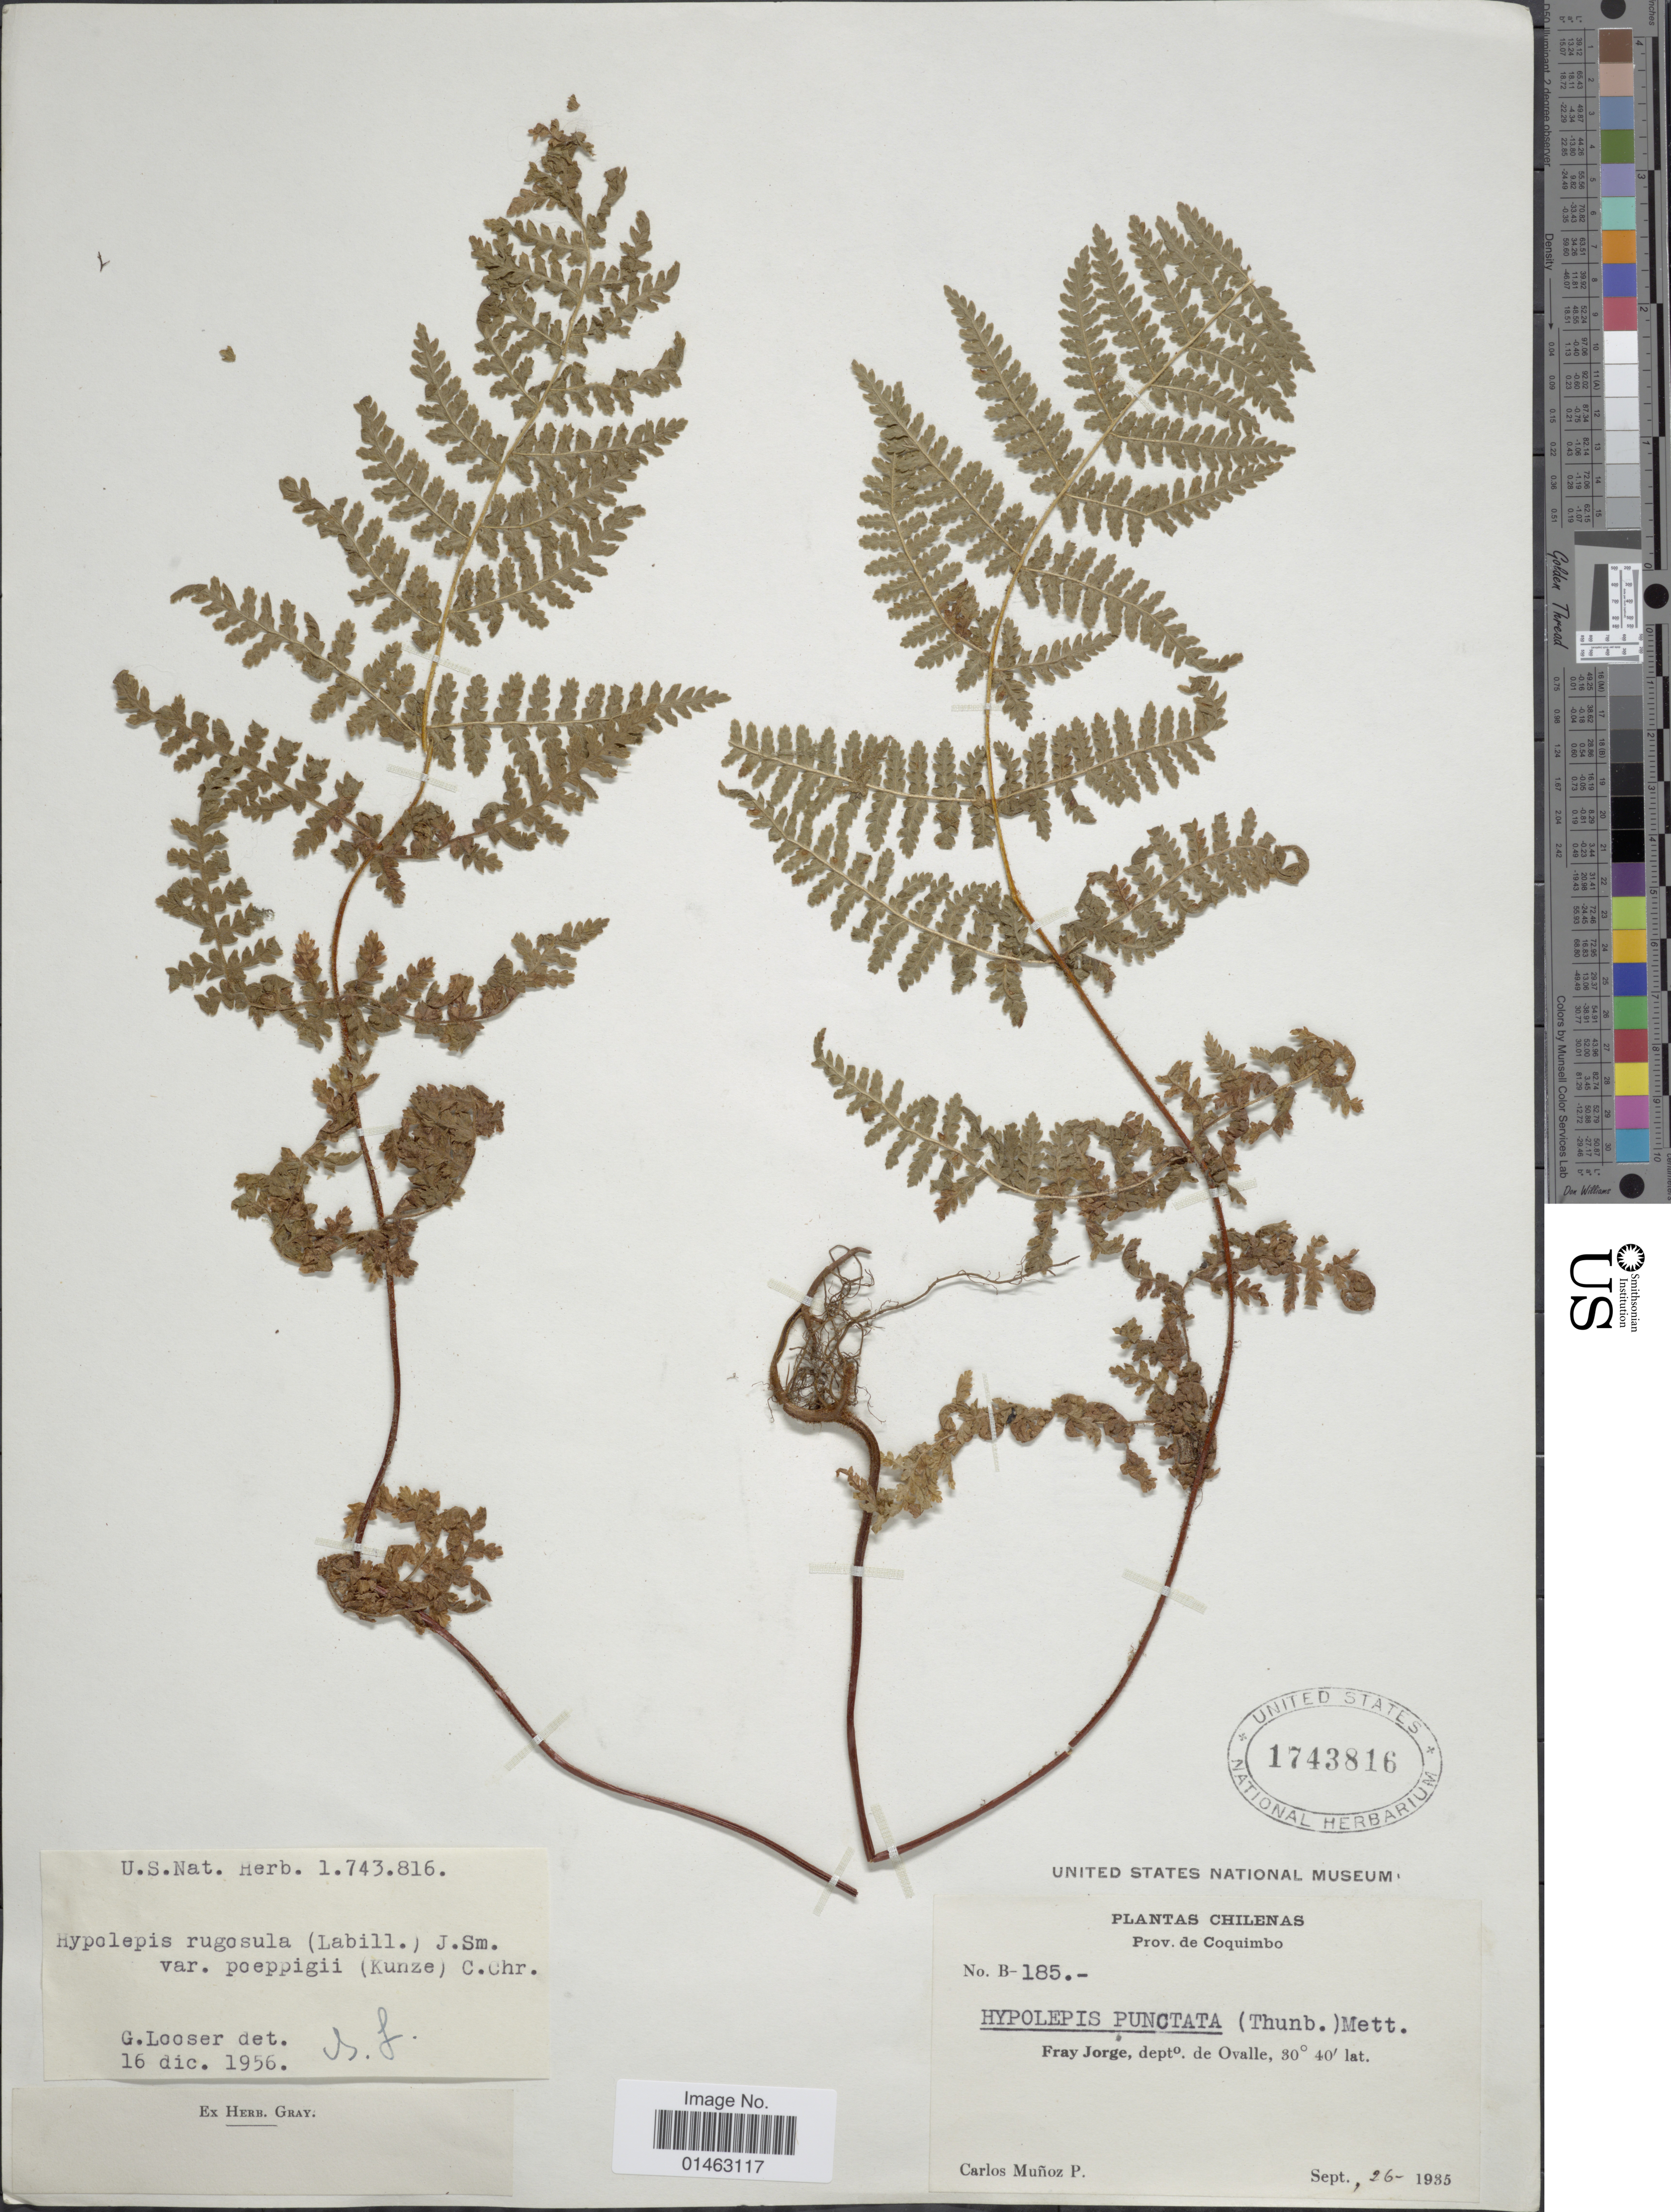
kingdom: Plantae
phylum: Tracheophyta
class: Polypodiopsida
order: Polypodiales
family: Dennstaedtiaceae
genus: Hypolepis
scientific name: Hypolepis rugosula var. poeppigii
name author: C. Chr. ex Skottsb.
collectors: C. Muñoz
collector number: B-185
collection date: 1935-09-26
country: Chile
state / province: Coquimbo (IV)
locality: Fray Jorge, deptº de Ovalle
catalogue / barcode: US 1743816